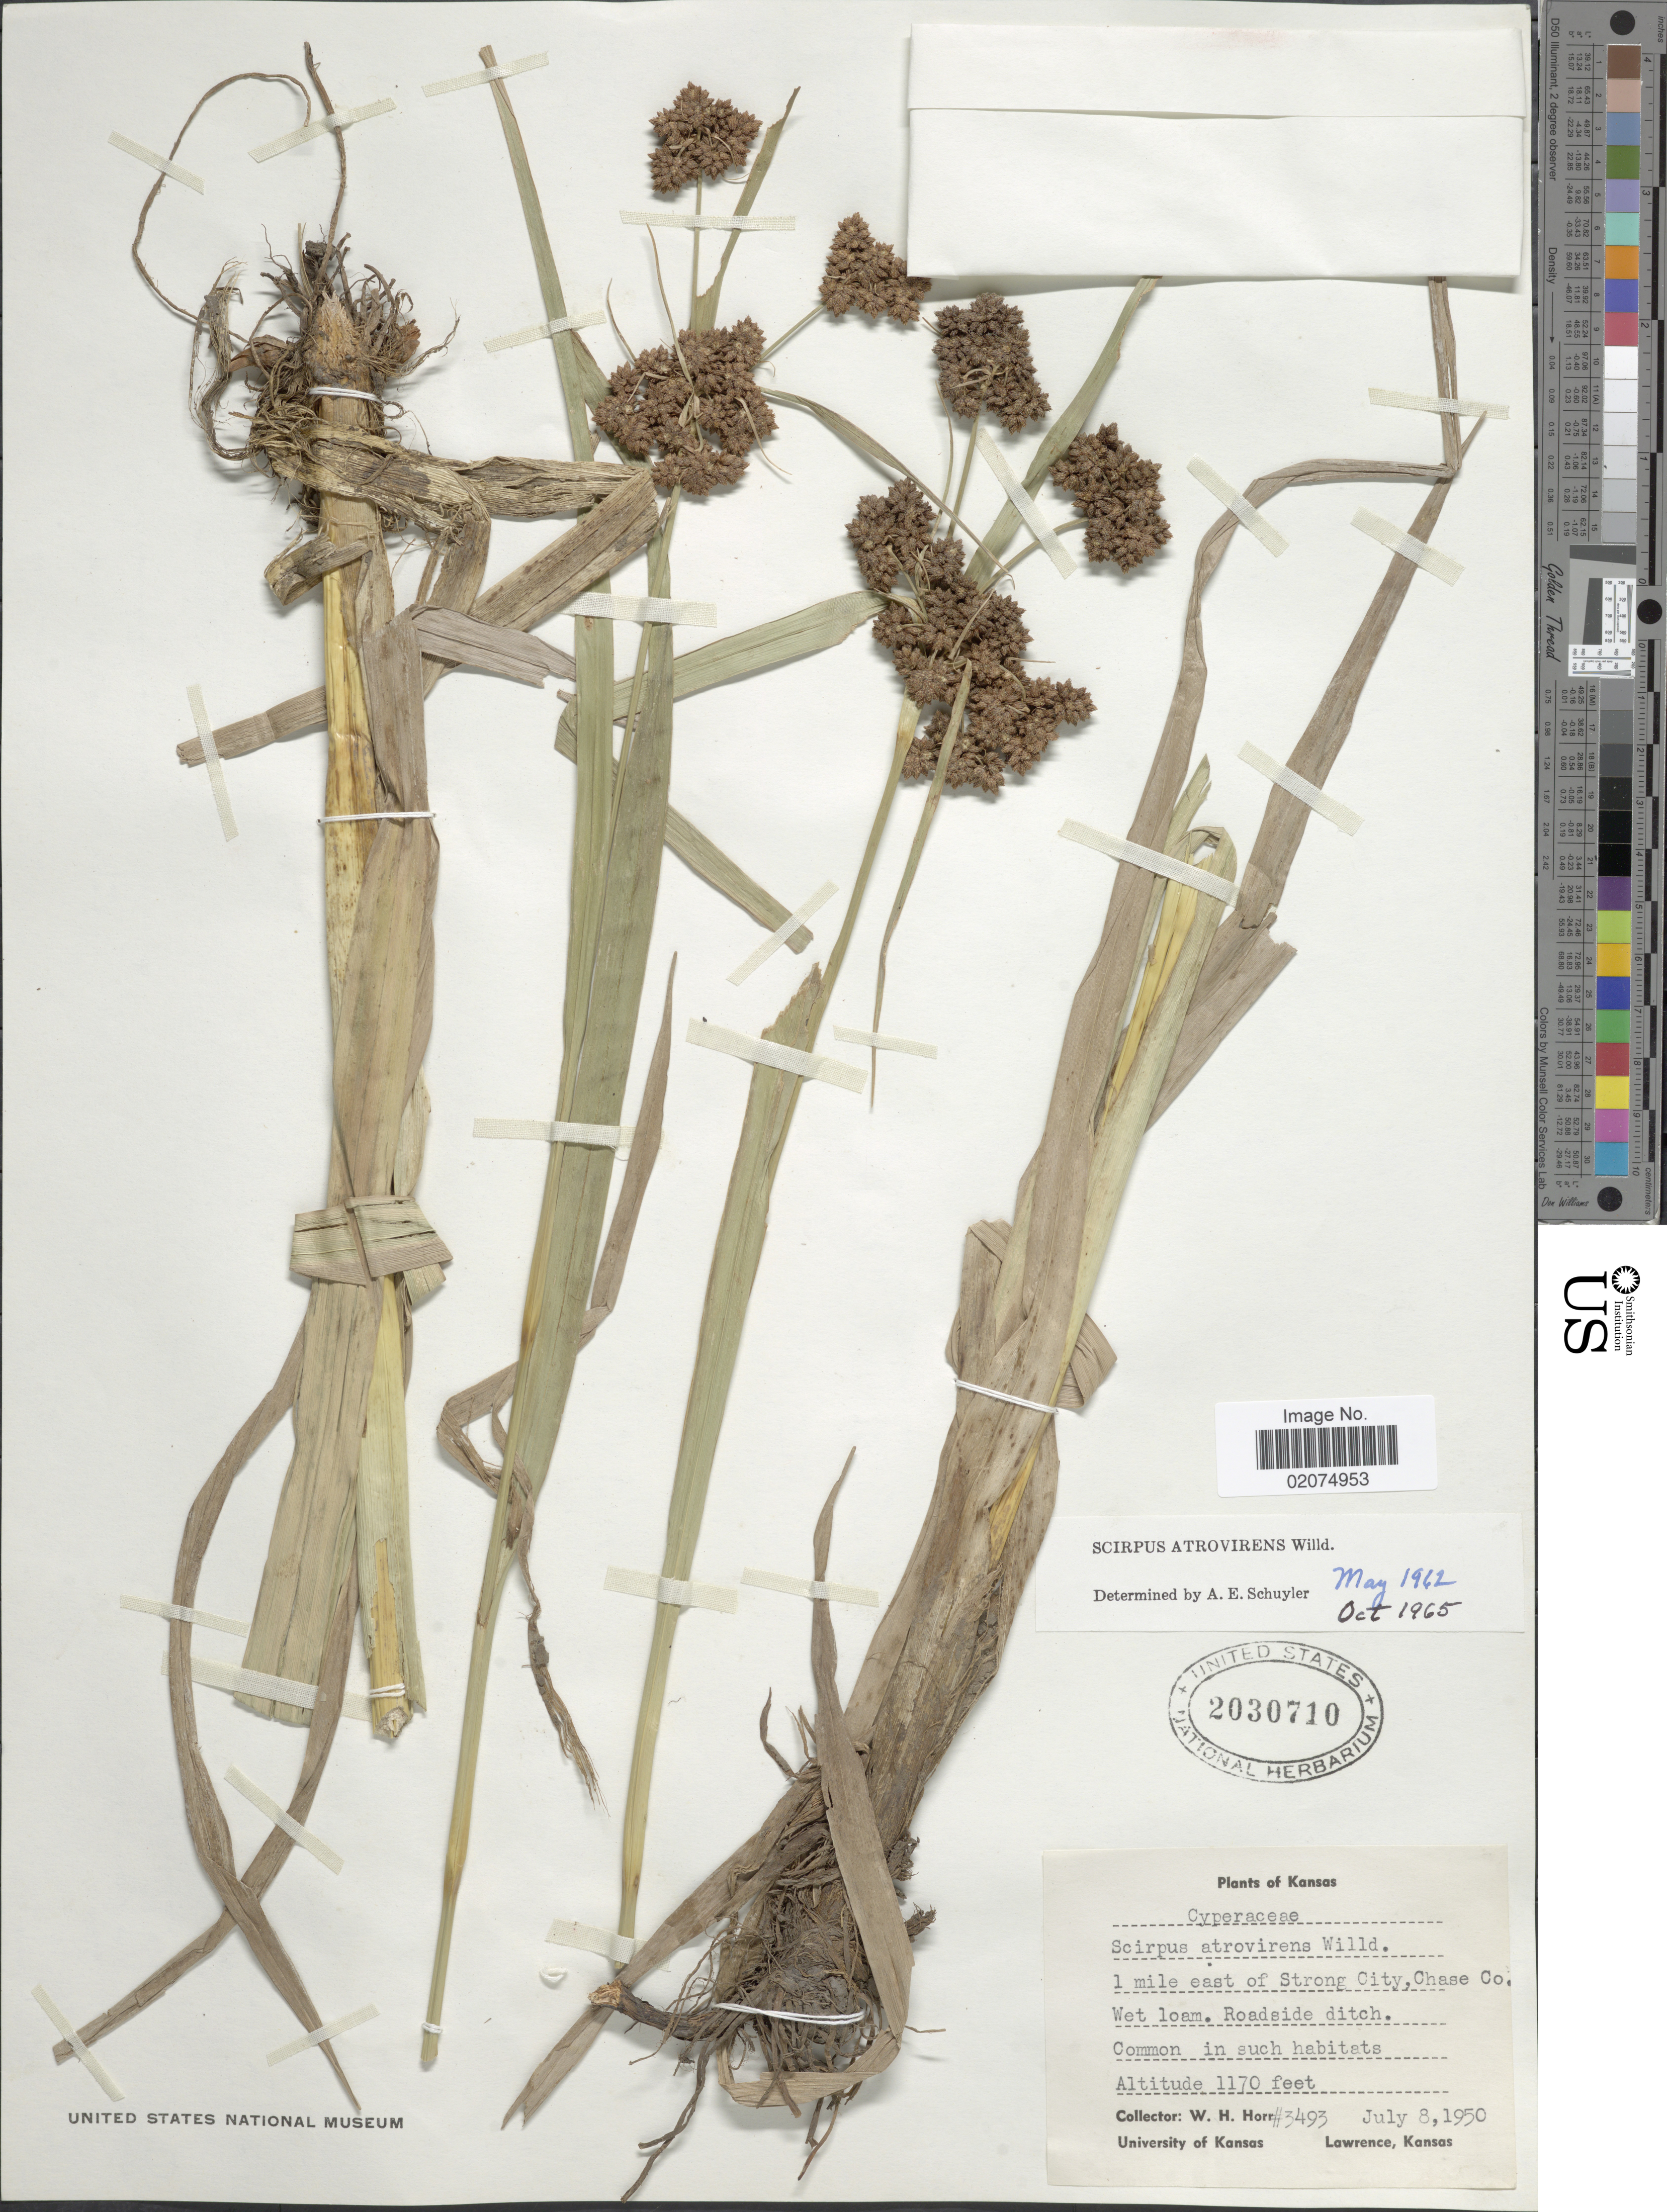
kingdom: Plantae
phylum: Tracheophyta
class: Liliopsida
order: Poales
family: Cyperaceae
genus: Scirpus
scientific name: Scirpus atrovirens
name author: Willd.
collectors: W. H. Horr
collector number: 3493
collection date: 1950-07-08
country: United States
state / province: Kansas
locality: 1 mile east of Strong City, Chase Co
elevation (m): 357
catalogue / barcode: US 2030710